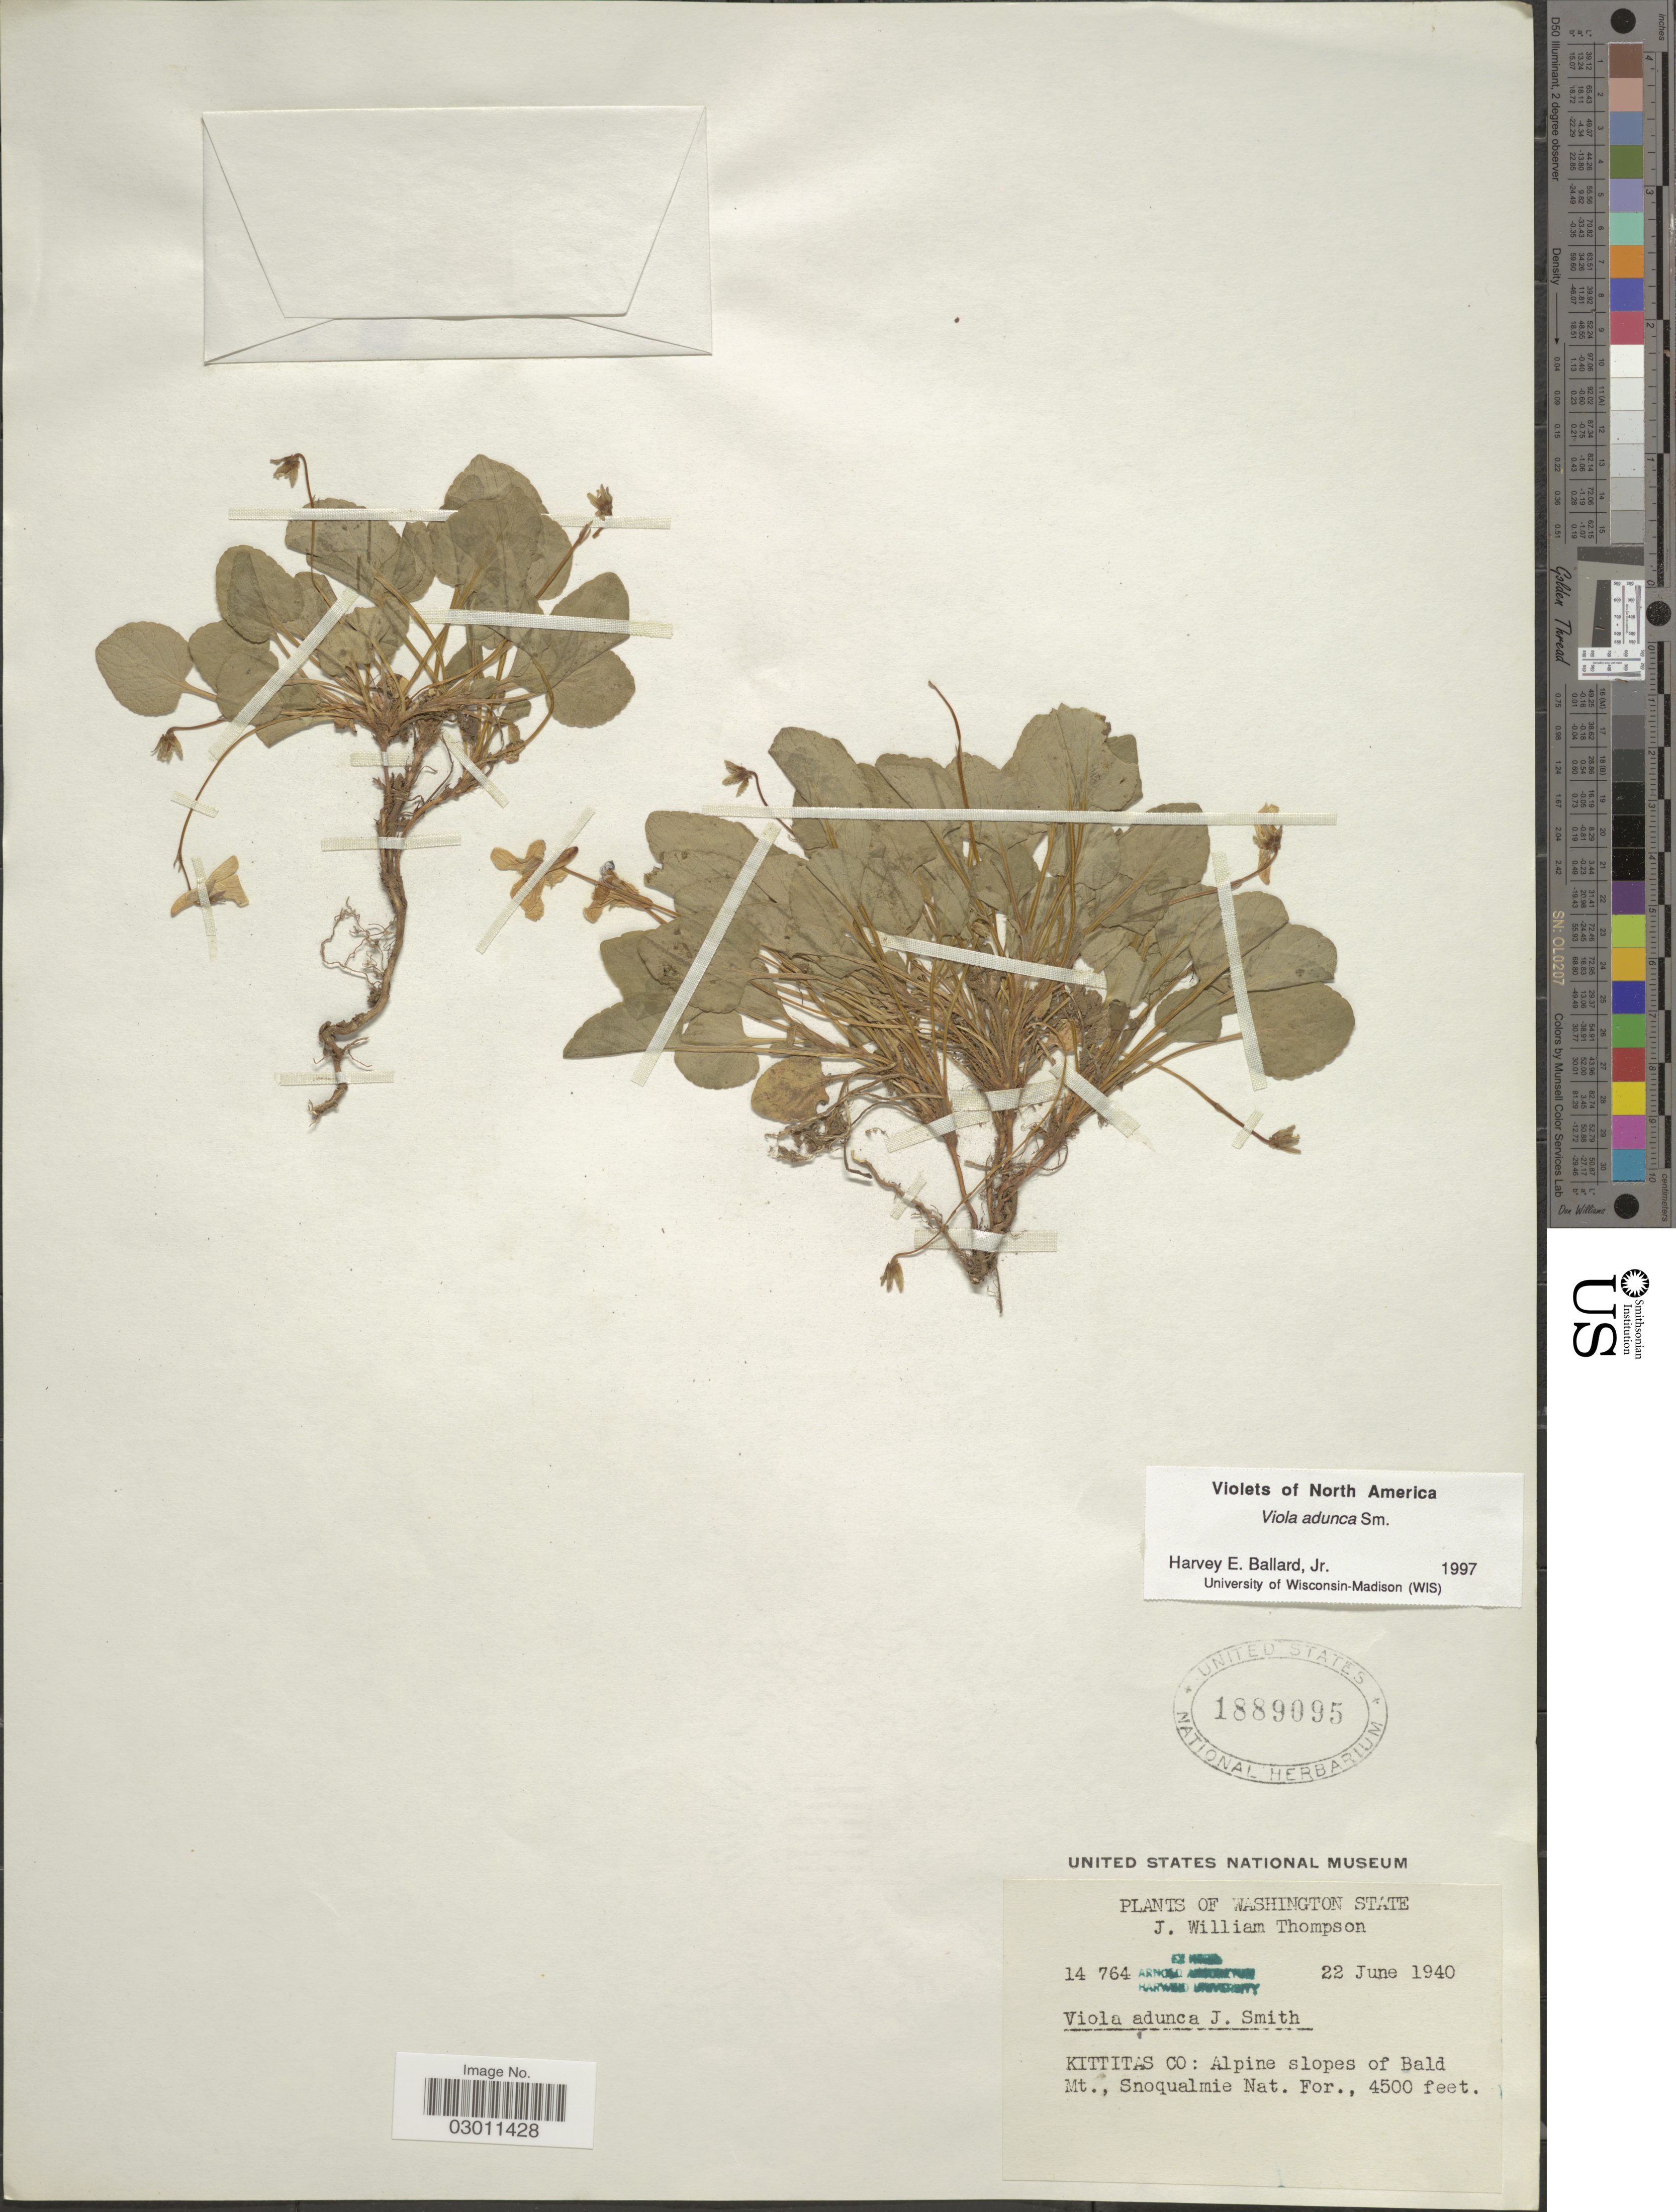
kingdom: Plantae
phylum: Tracheophyta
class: Magnoliopsida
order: Malpighiales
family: Violaceae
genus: Viola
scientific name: Viola adunca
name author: Sm.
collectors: J. W. Thompson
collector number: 14764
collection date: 1940-06-22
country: United States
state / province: Washington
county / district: Kittitas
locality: Kittitas Co: Alpine slopes of Bald Mt., Snoqualmie Nat. For.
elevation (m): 1372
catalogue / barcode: US 1889095